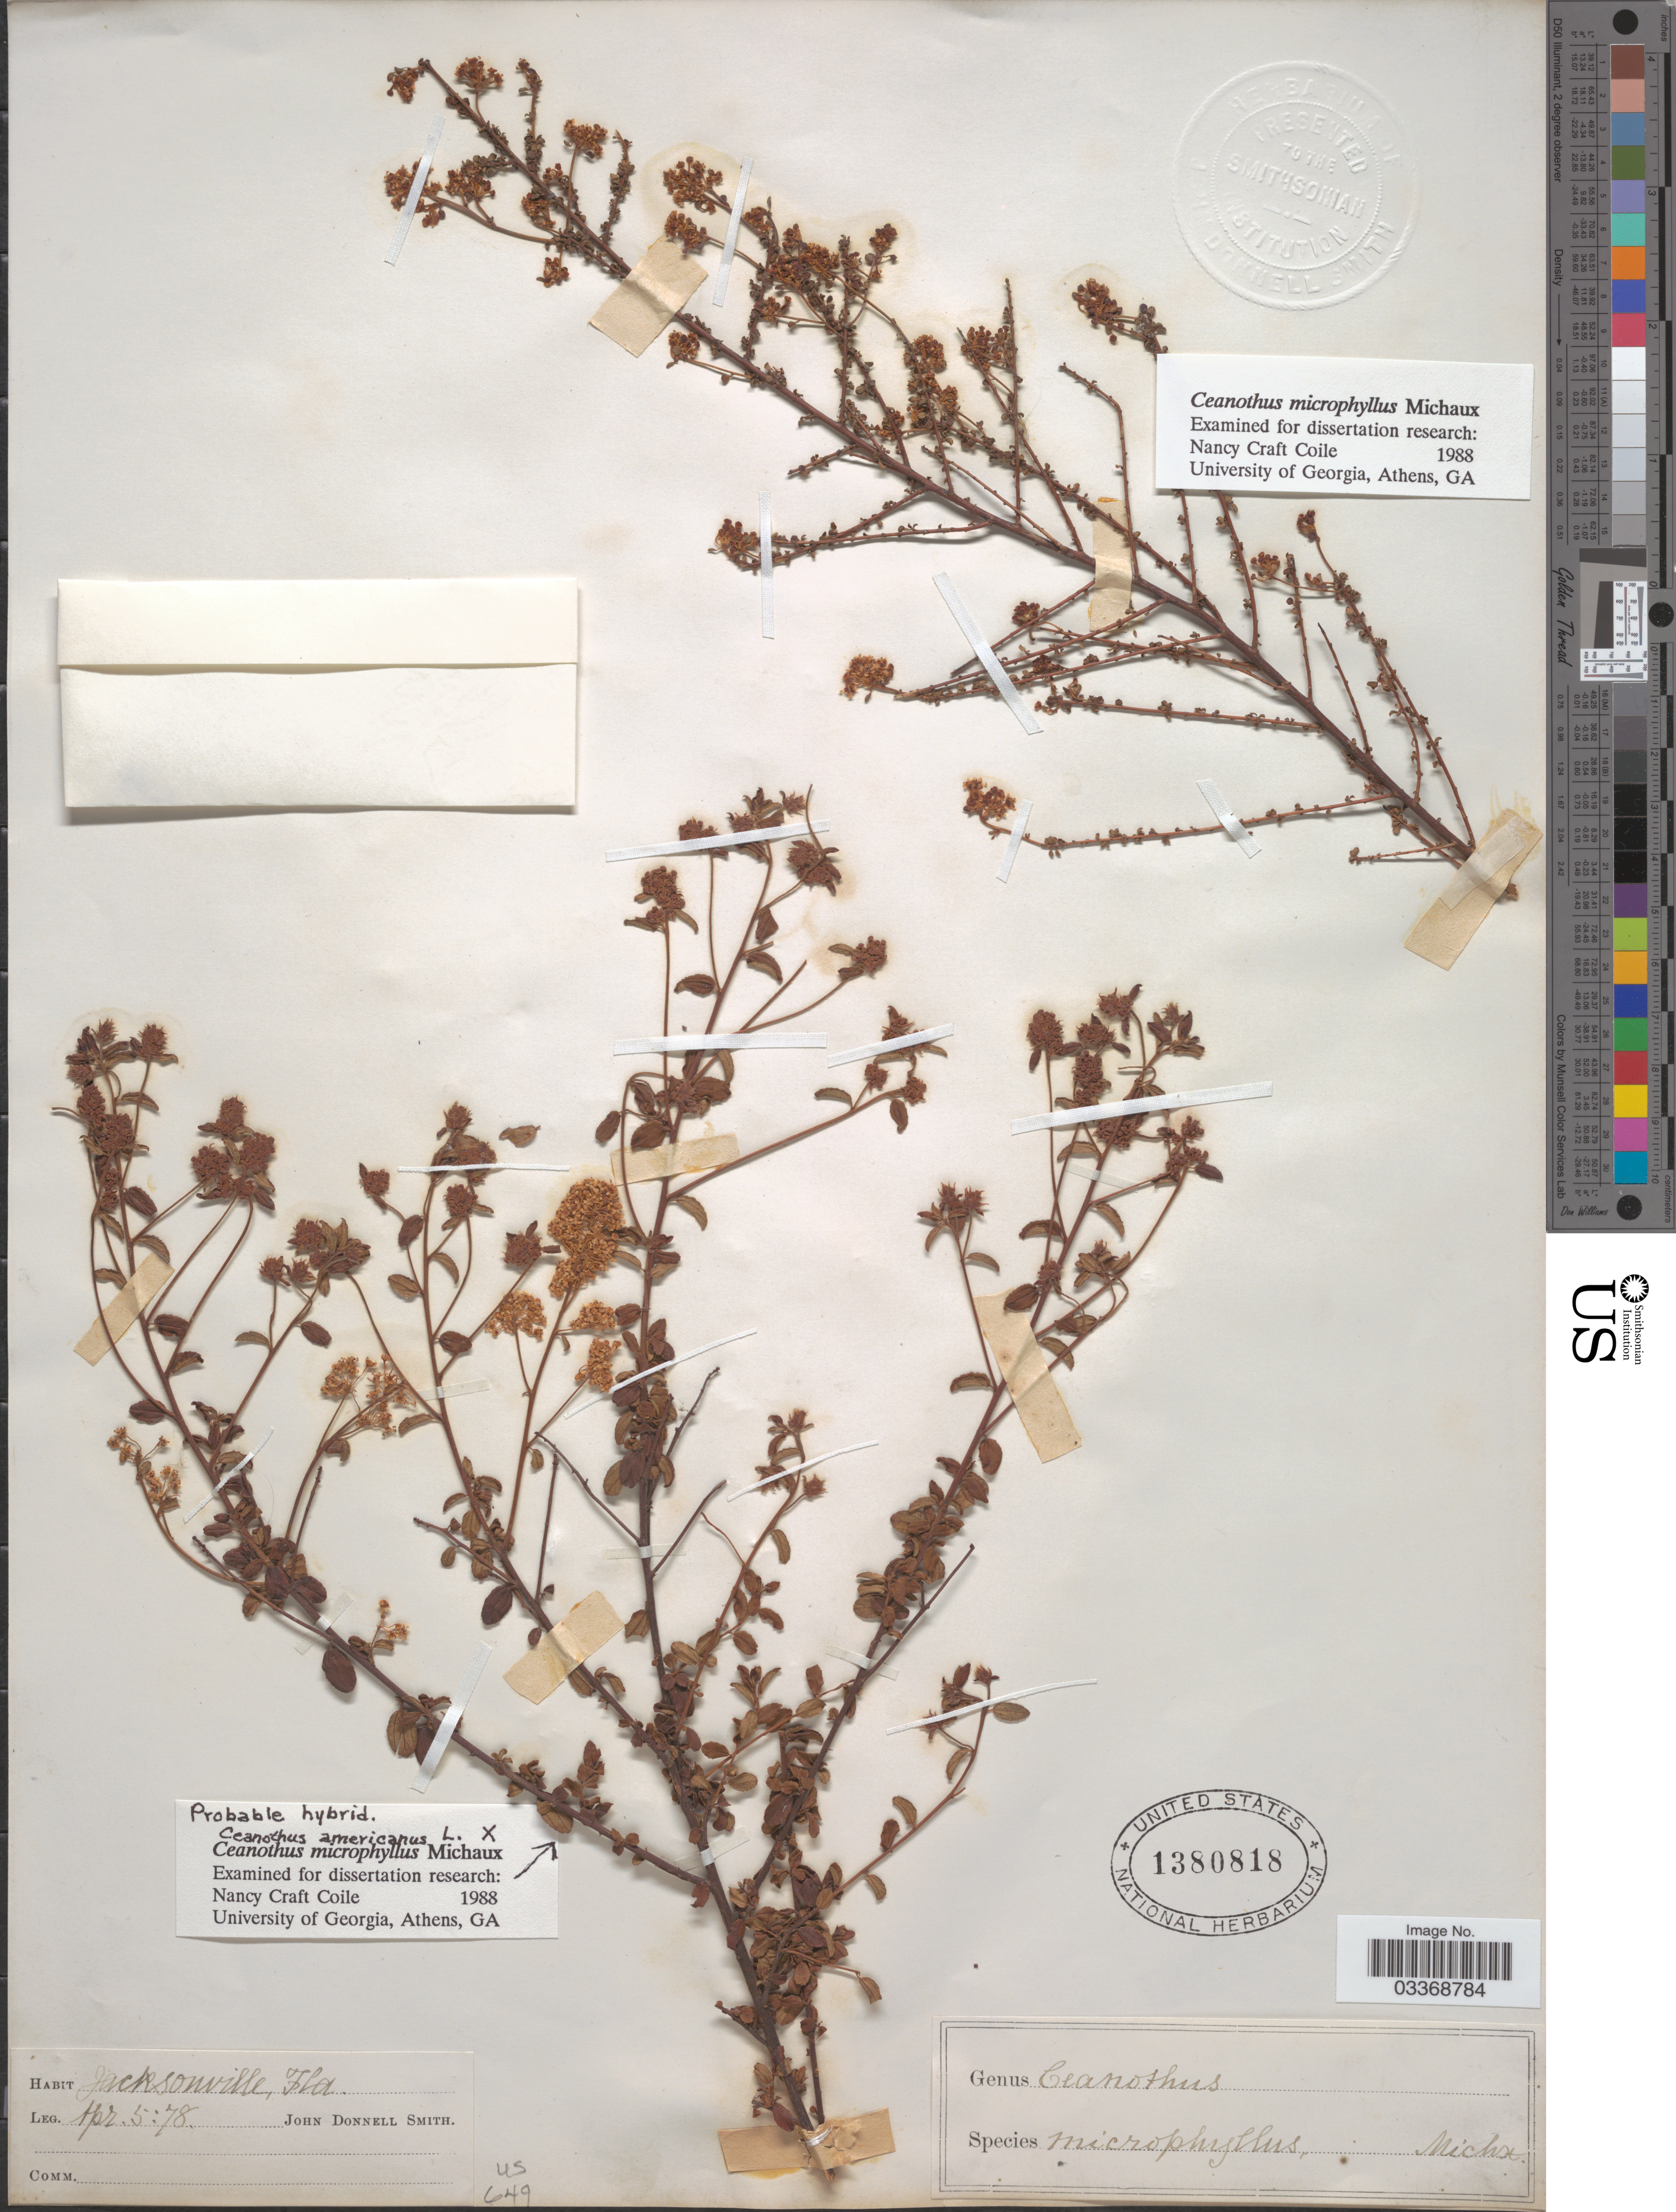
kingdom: Plantae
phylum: Tracheophyta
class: Magnoliopsida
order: Rosales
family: Rhamnaceae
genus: Ceanothus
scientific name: Ceanothus americanus x C. microphyllus Michx.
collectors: J. Donnell Smith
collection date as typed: Transcribed d/m/y: 5/4/78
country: United States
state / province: Florida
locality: Jacksonville. US 649 [unsure placement]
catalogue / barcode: US 1380818